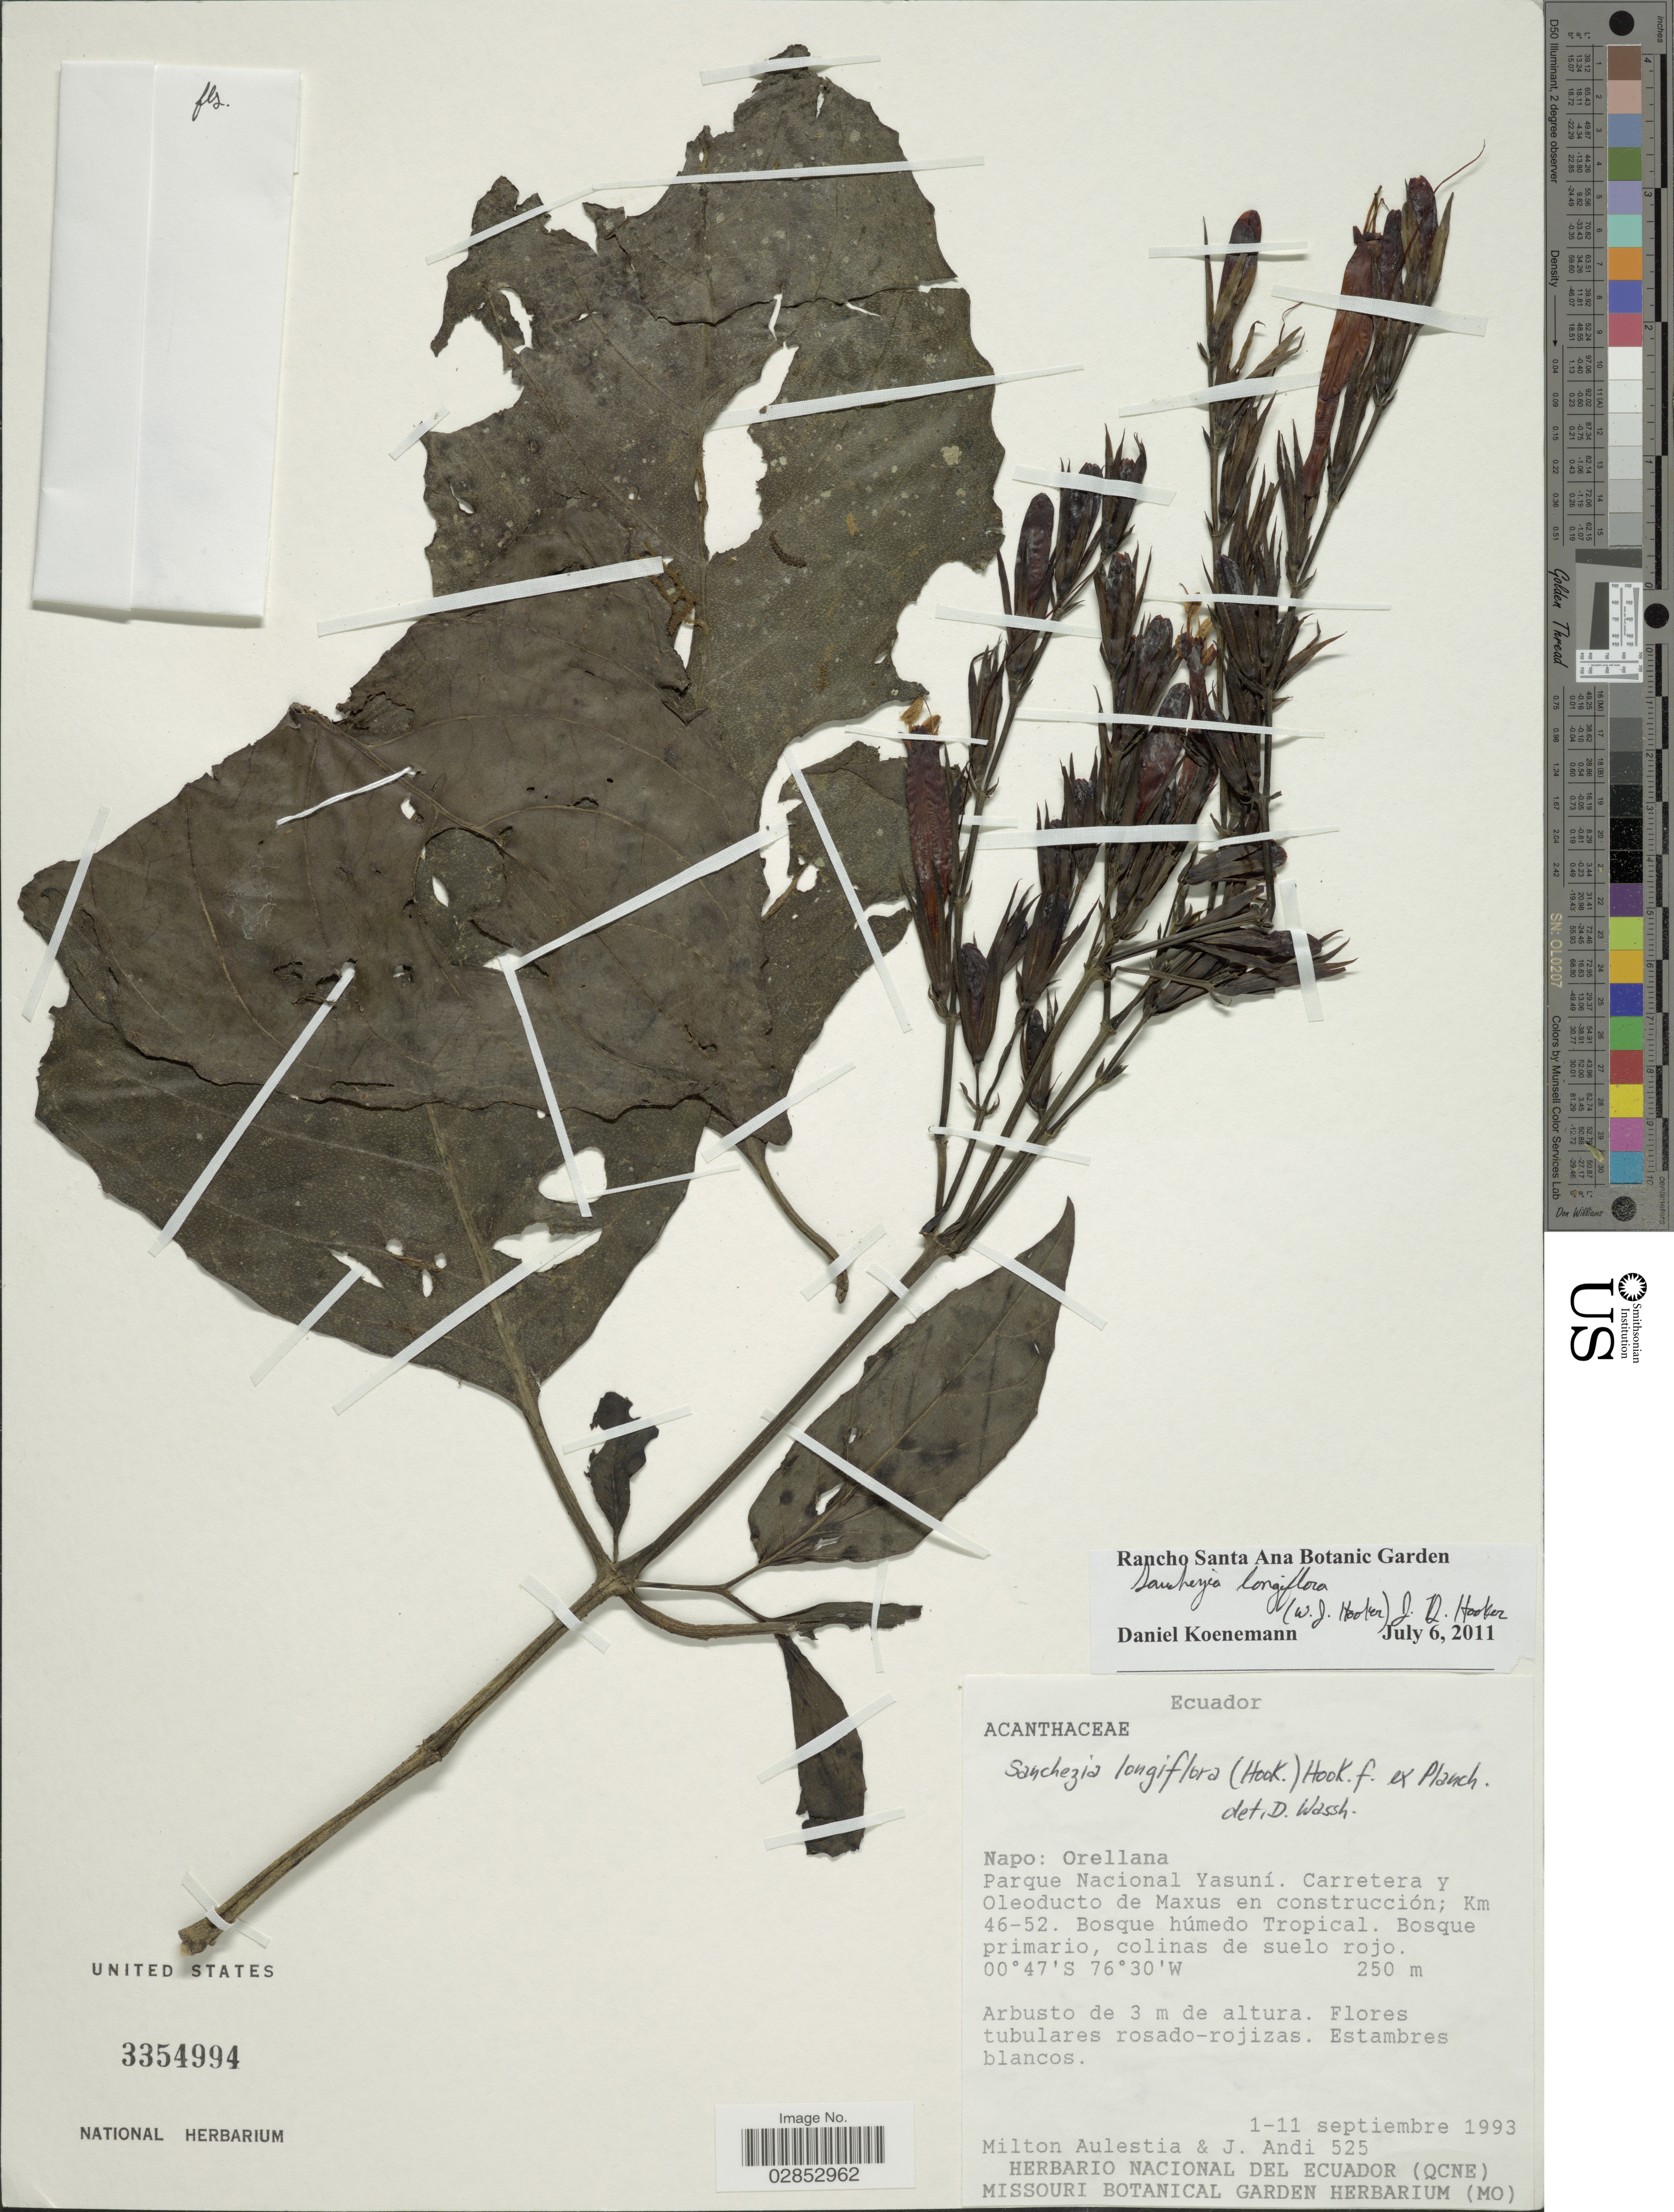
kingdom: Plantae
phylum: Tracheophyta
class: Magnoliopsida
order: Lamiales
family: Acanthaceae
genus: Sanchezia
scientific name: Sanchezia longiflora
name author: (Hook. f.) Hook. f. ex Planch.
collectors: M. Aulestia & J. Andi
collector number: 525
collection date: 1993-09-01/1993-09-11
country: Ecuador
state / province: Napo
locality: Orellana, Parque Nacional Yasuní. Carretera y Oleoducto de Maxus en construcción; Km 46-52.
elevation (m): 250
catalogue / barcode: US 3354994